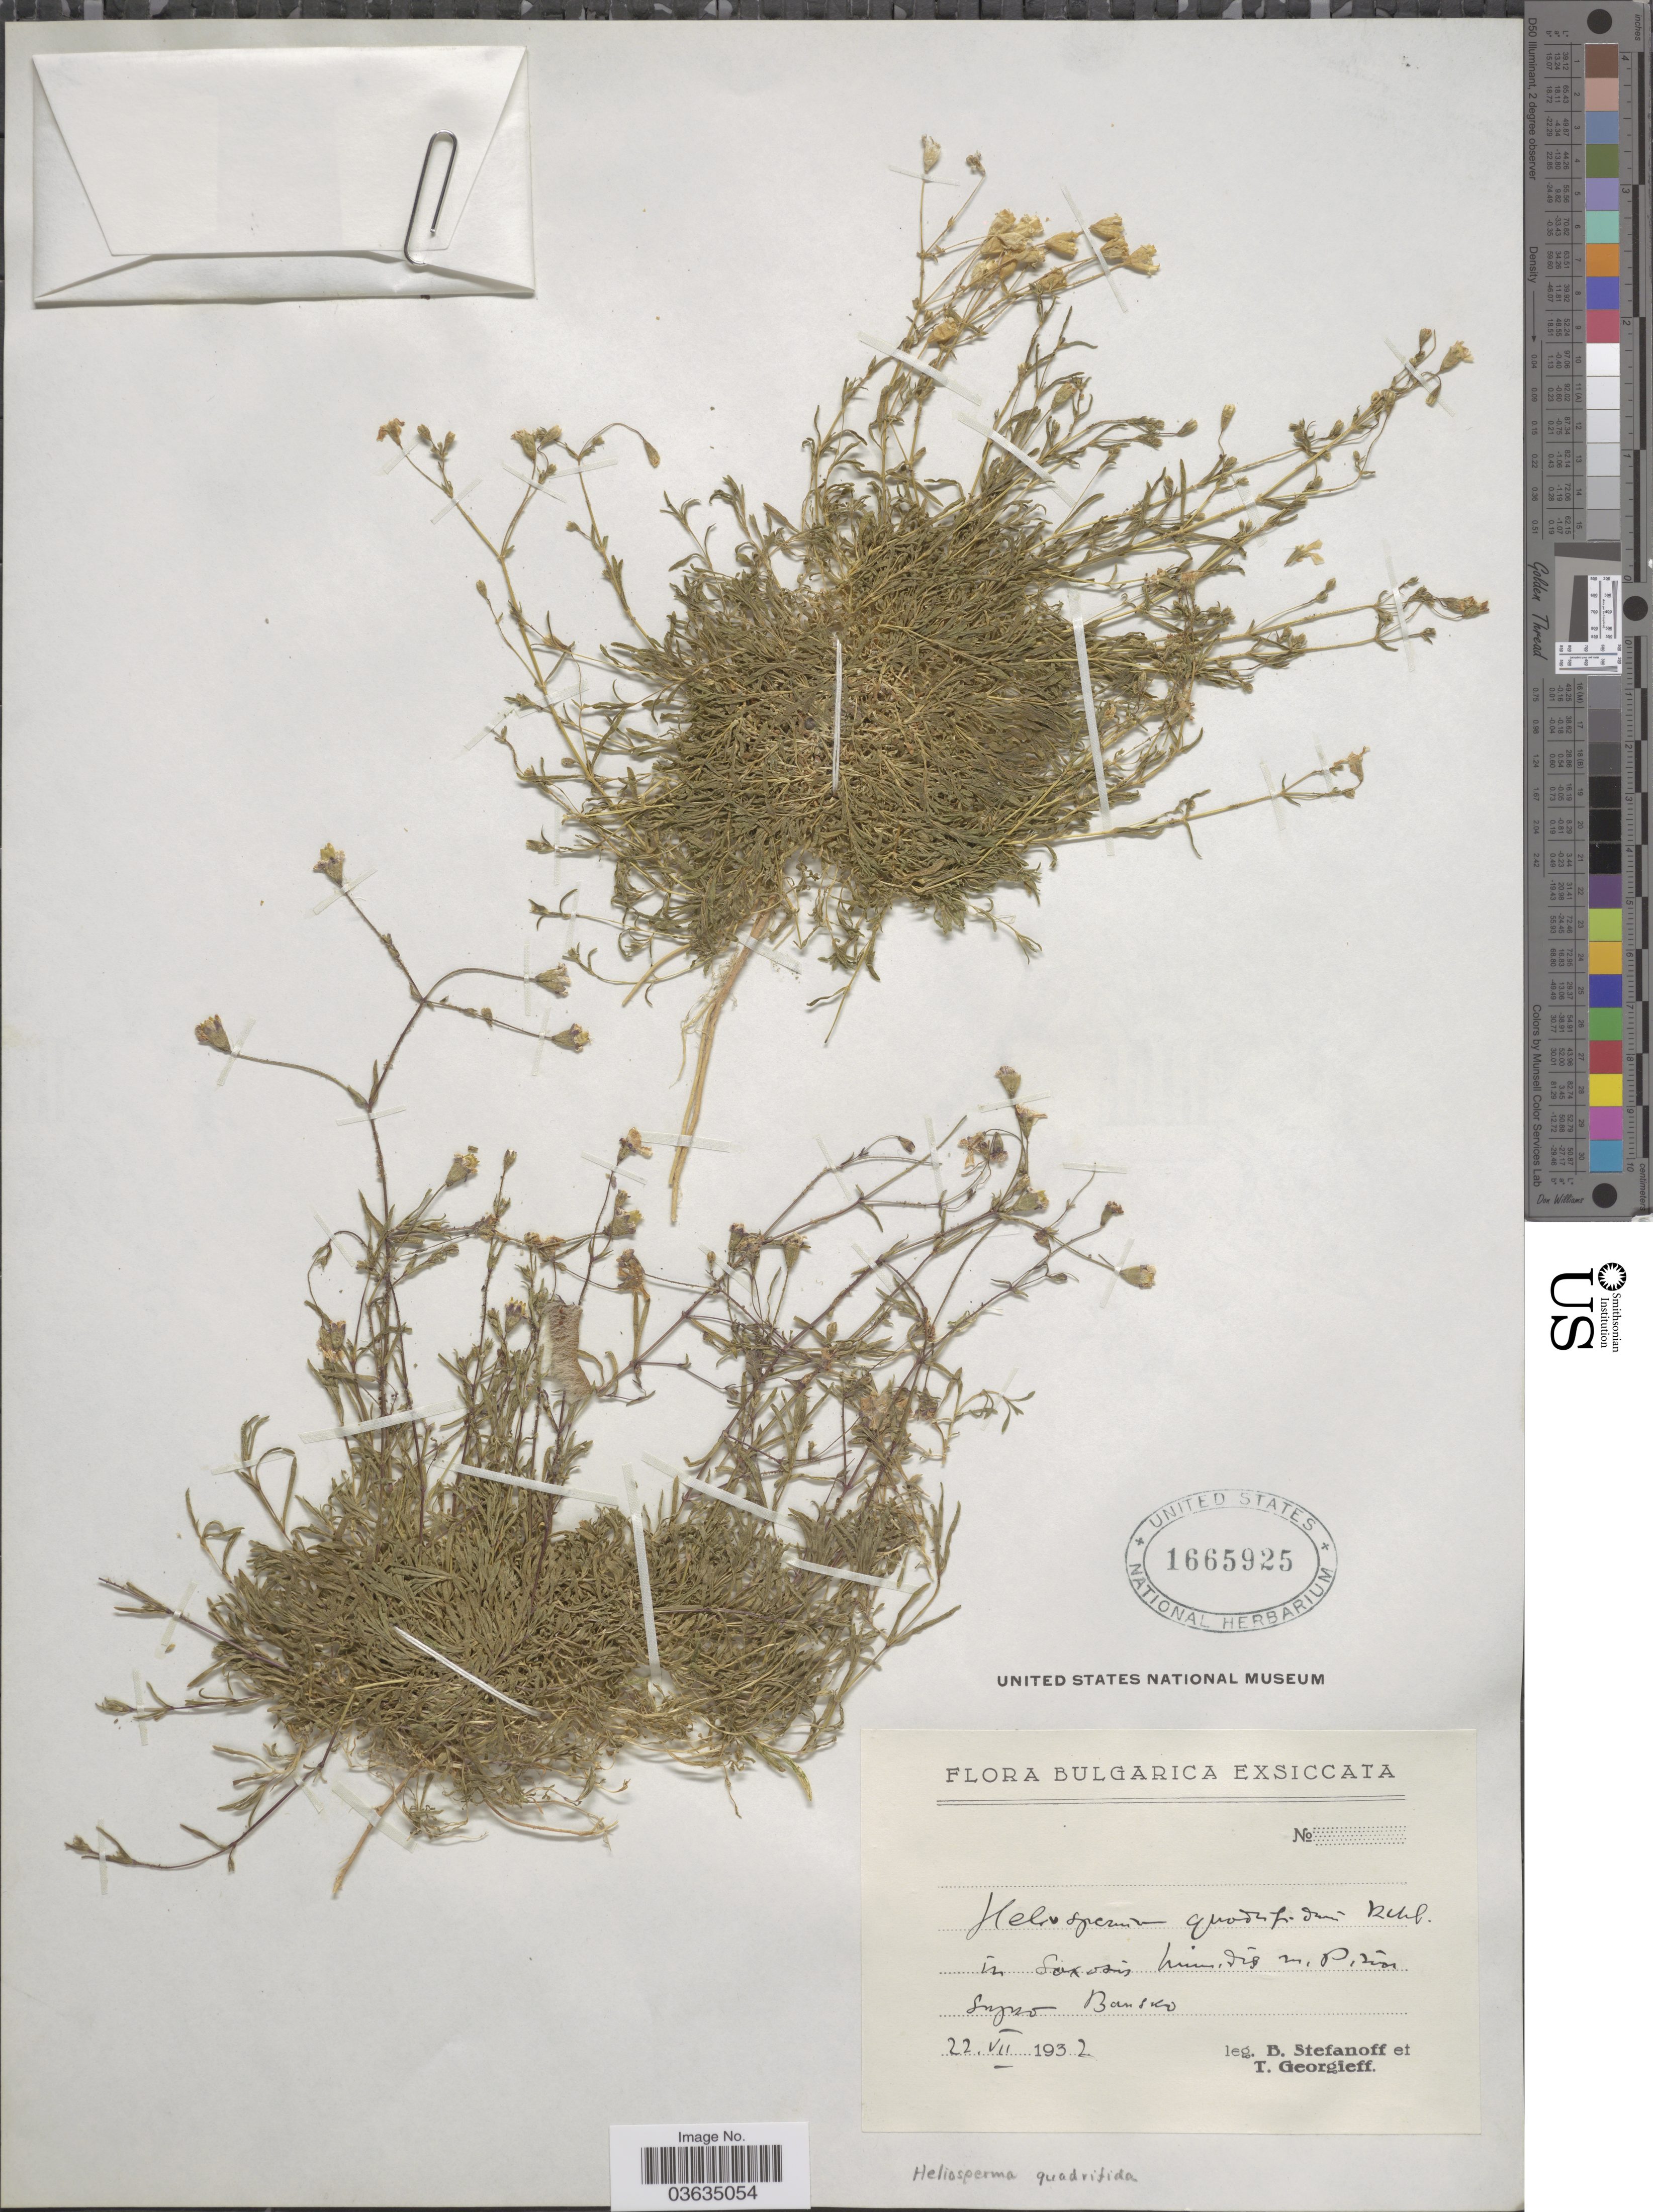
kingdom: Plantae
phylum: Tracheophyta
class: Magnoliopsida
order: Caryophyllales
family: Caryophyllaceae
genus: Heliosperma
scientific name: Heliosperma quadrifidum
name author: Rchb.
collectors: B. Stefanoff & T. Georgieff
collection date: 1932-07-22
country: Bulgaria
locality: In saxosis humidis m. Pirin Snyno [interpreted] Bansico [interpreted].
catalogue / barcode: US 1665925